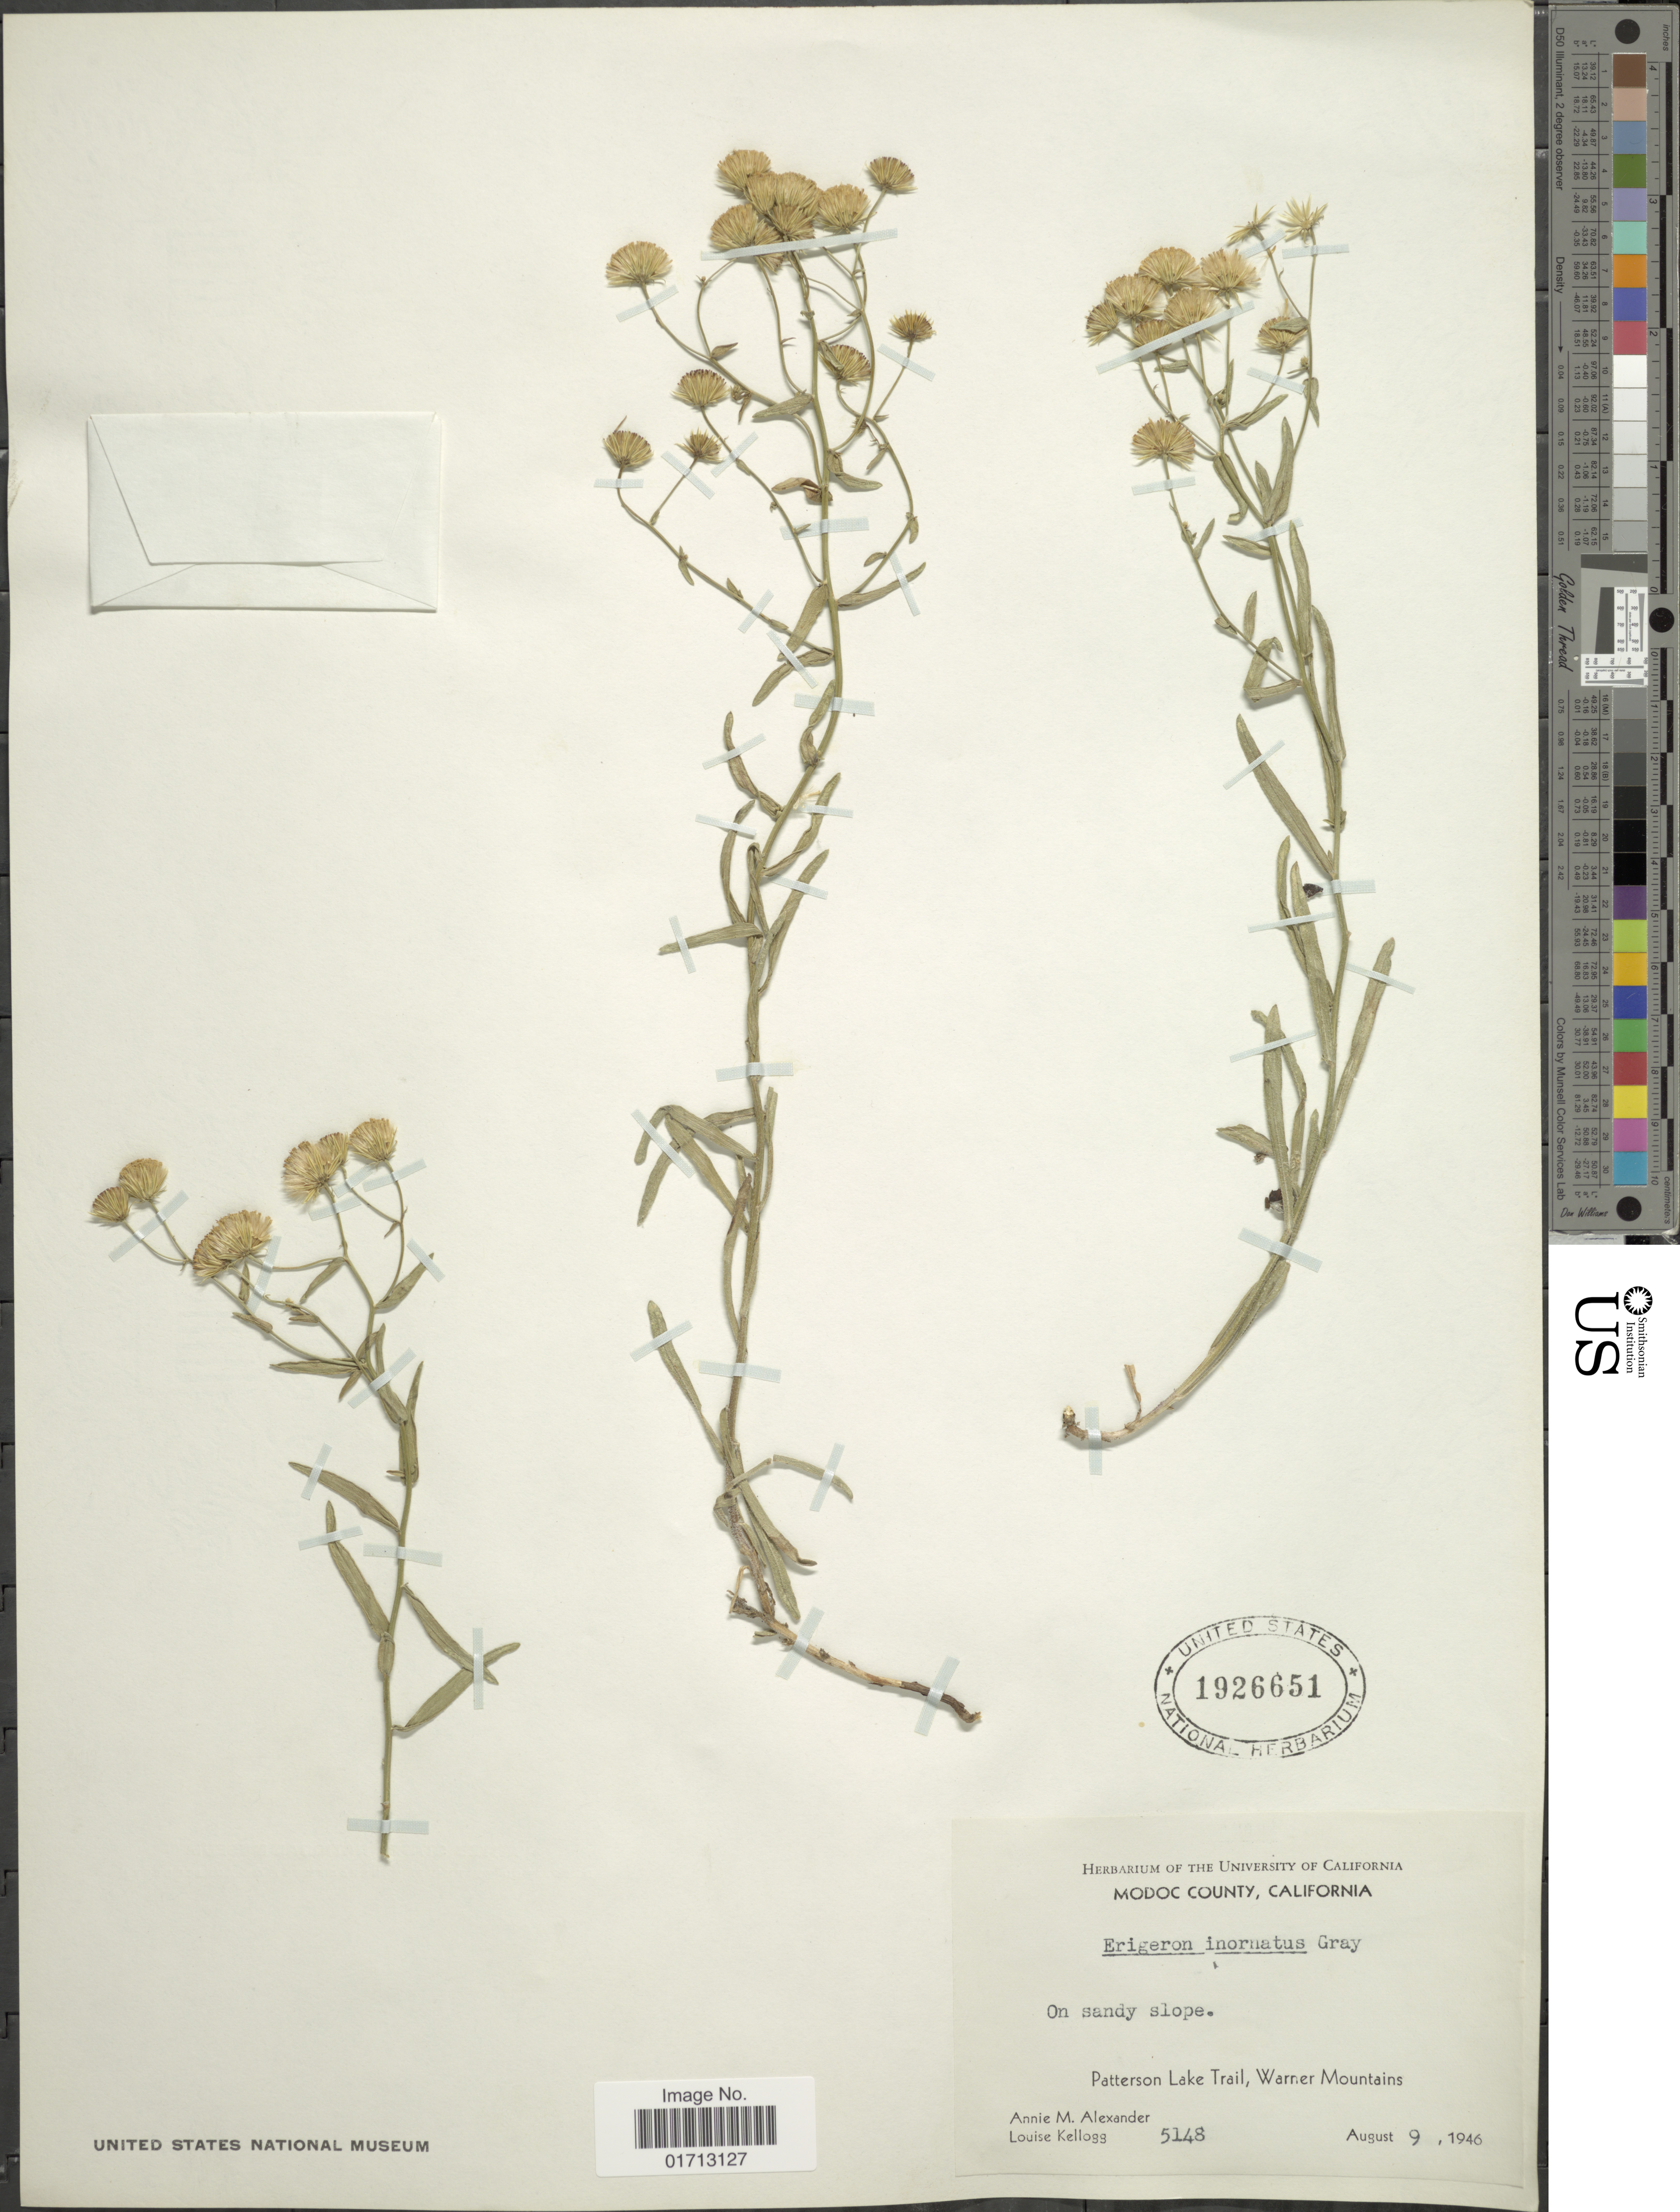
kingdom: Plantae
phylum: Tracheophyta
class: Magnoliopsida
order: Asterales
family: Asteraceae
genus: Erigeron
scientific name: Erigeron inornatus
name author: (A. Gray) A. Gray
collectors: A. M. Alexander & L. Kellogg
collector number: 5148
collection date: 1946-08-09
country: United States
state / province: California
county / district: Modoc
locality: Modoc County, Patterson Lake Trail, Warner Mountains.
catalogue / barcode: US 1926651